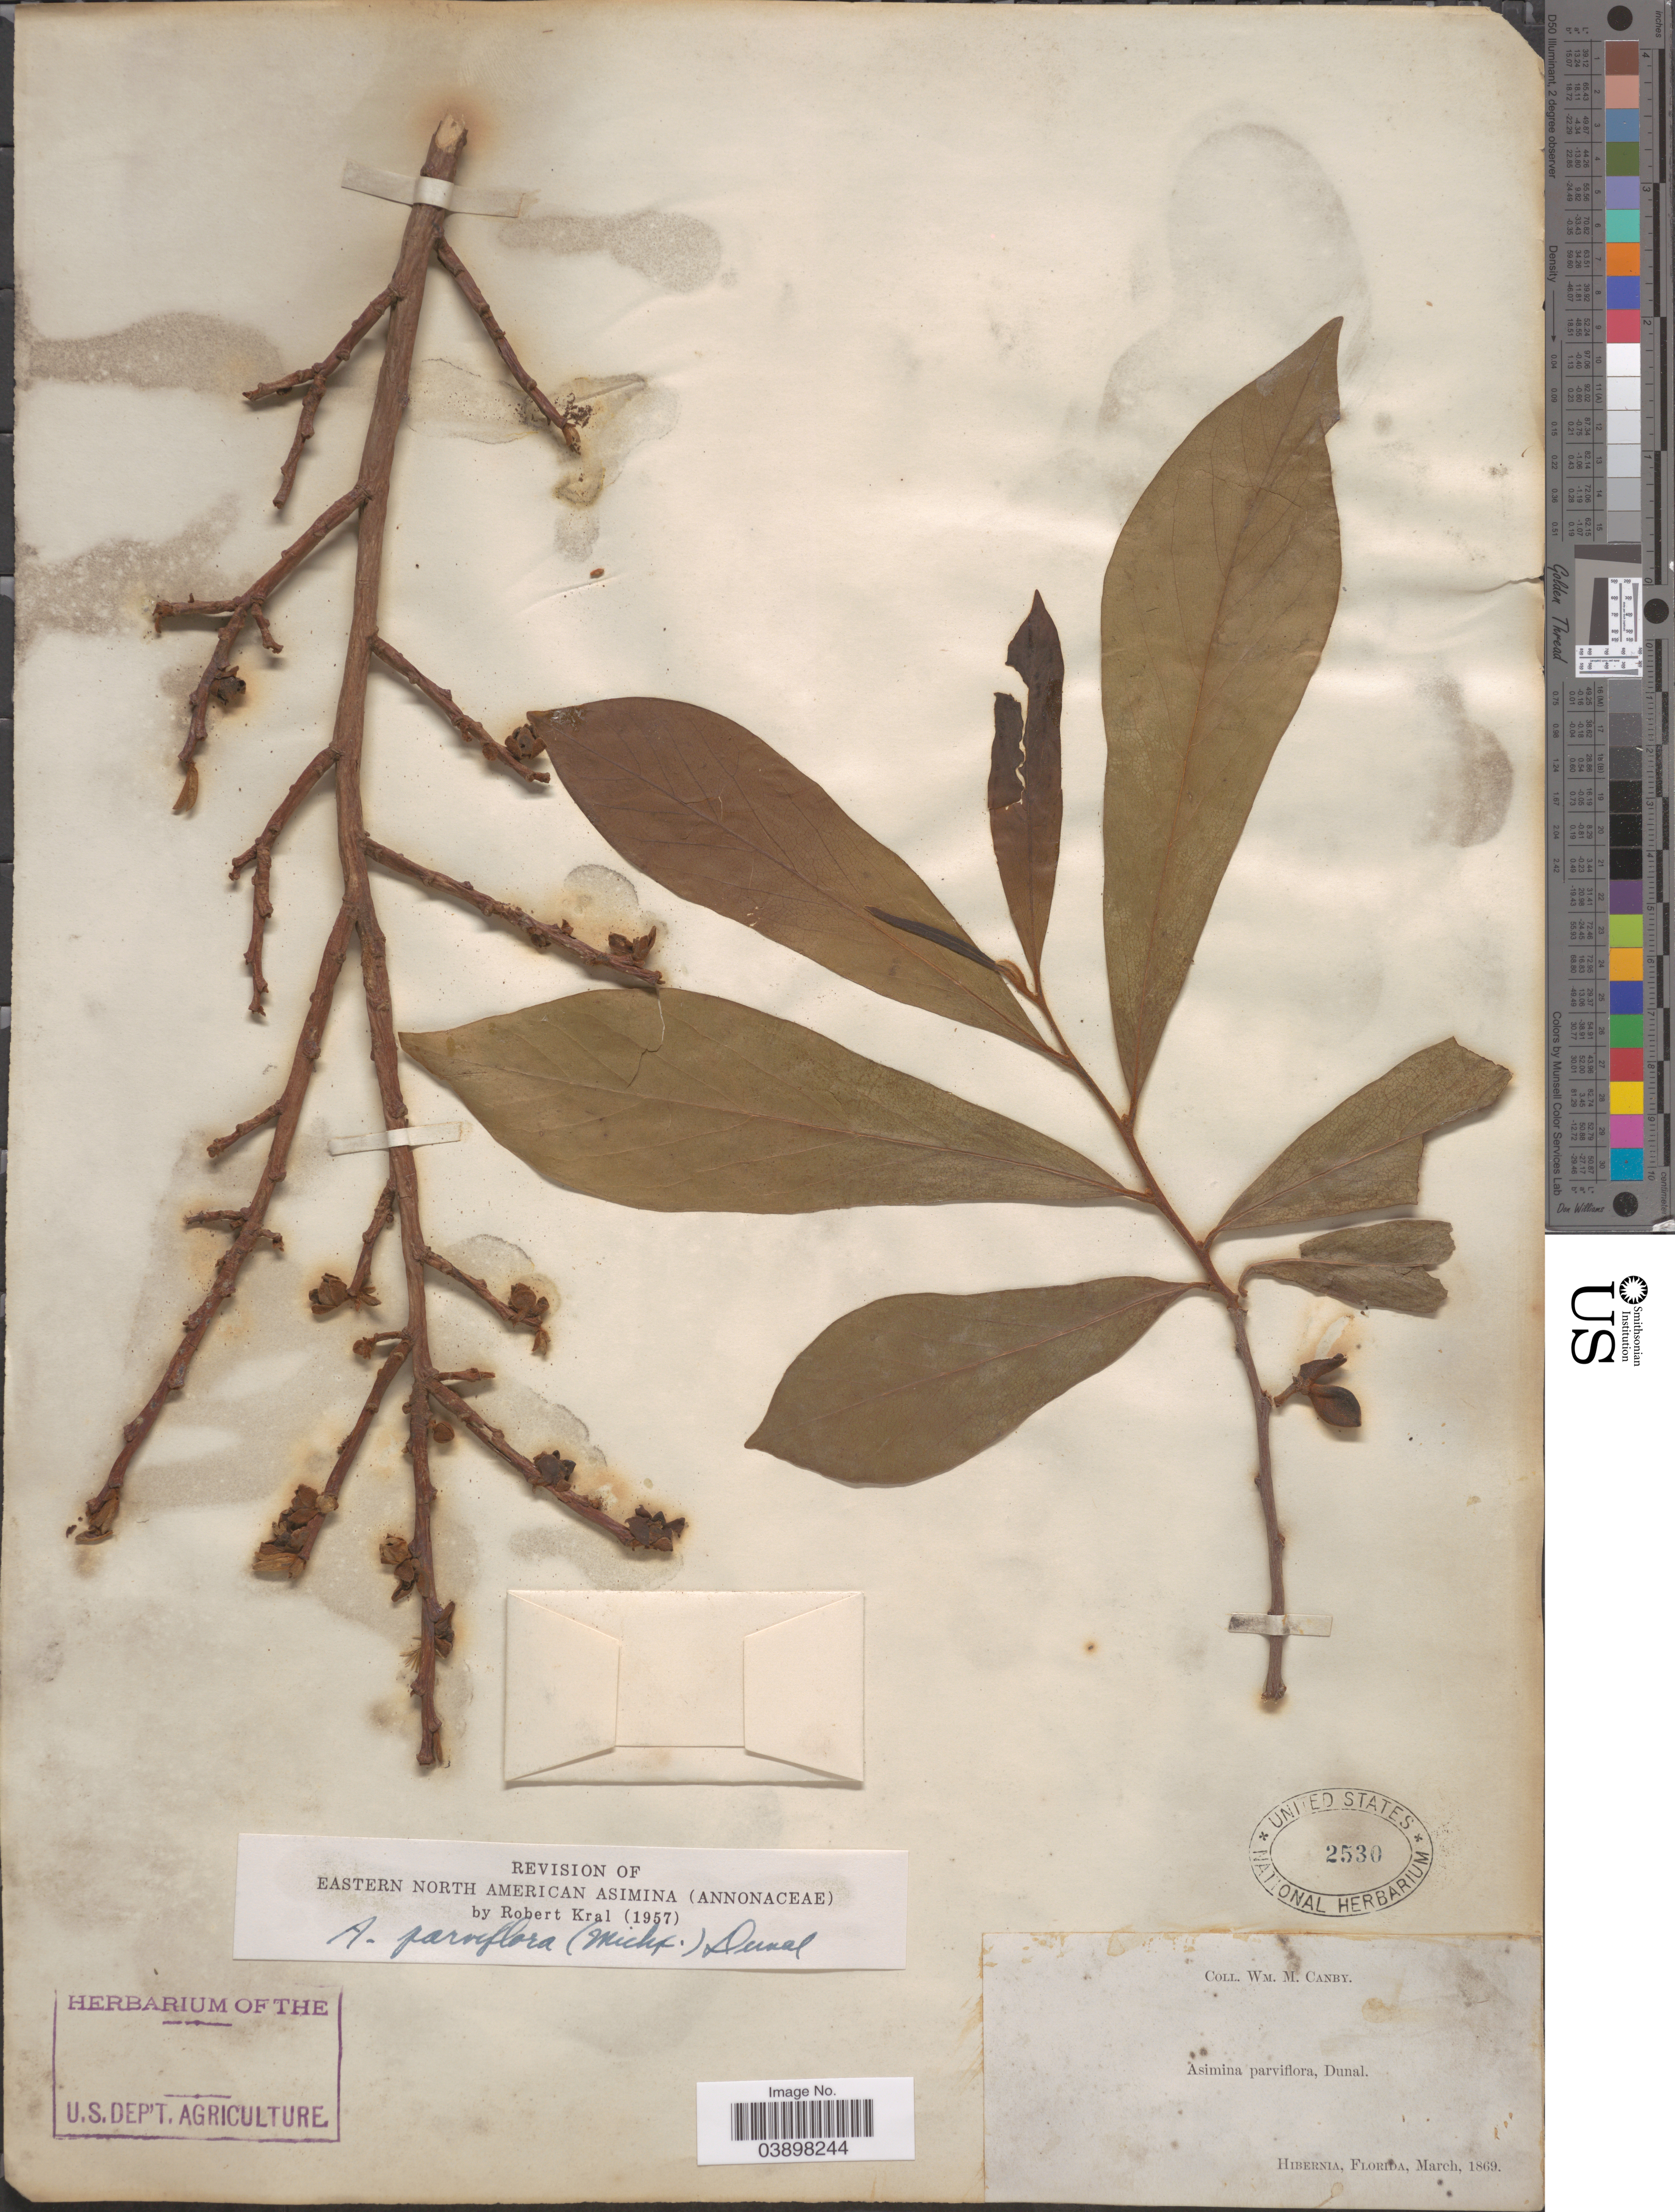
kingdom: Plantae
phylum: Tracheophyta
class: Magnoliopsida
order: Magnoliales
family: Annonaceae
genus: Asimina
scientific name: Asimina parviflora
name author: (Michx.) Dunal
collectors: W. M. Canby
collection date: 1869-03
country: United States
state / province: Florida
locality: Hibernia.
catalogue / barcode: US 2530